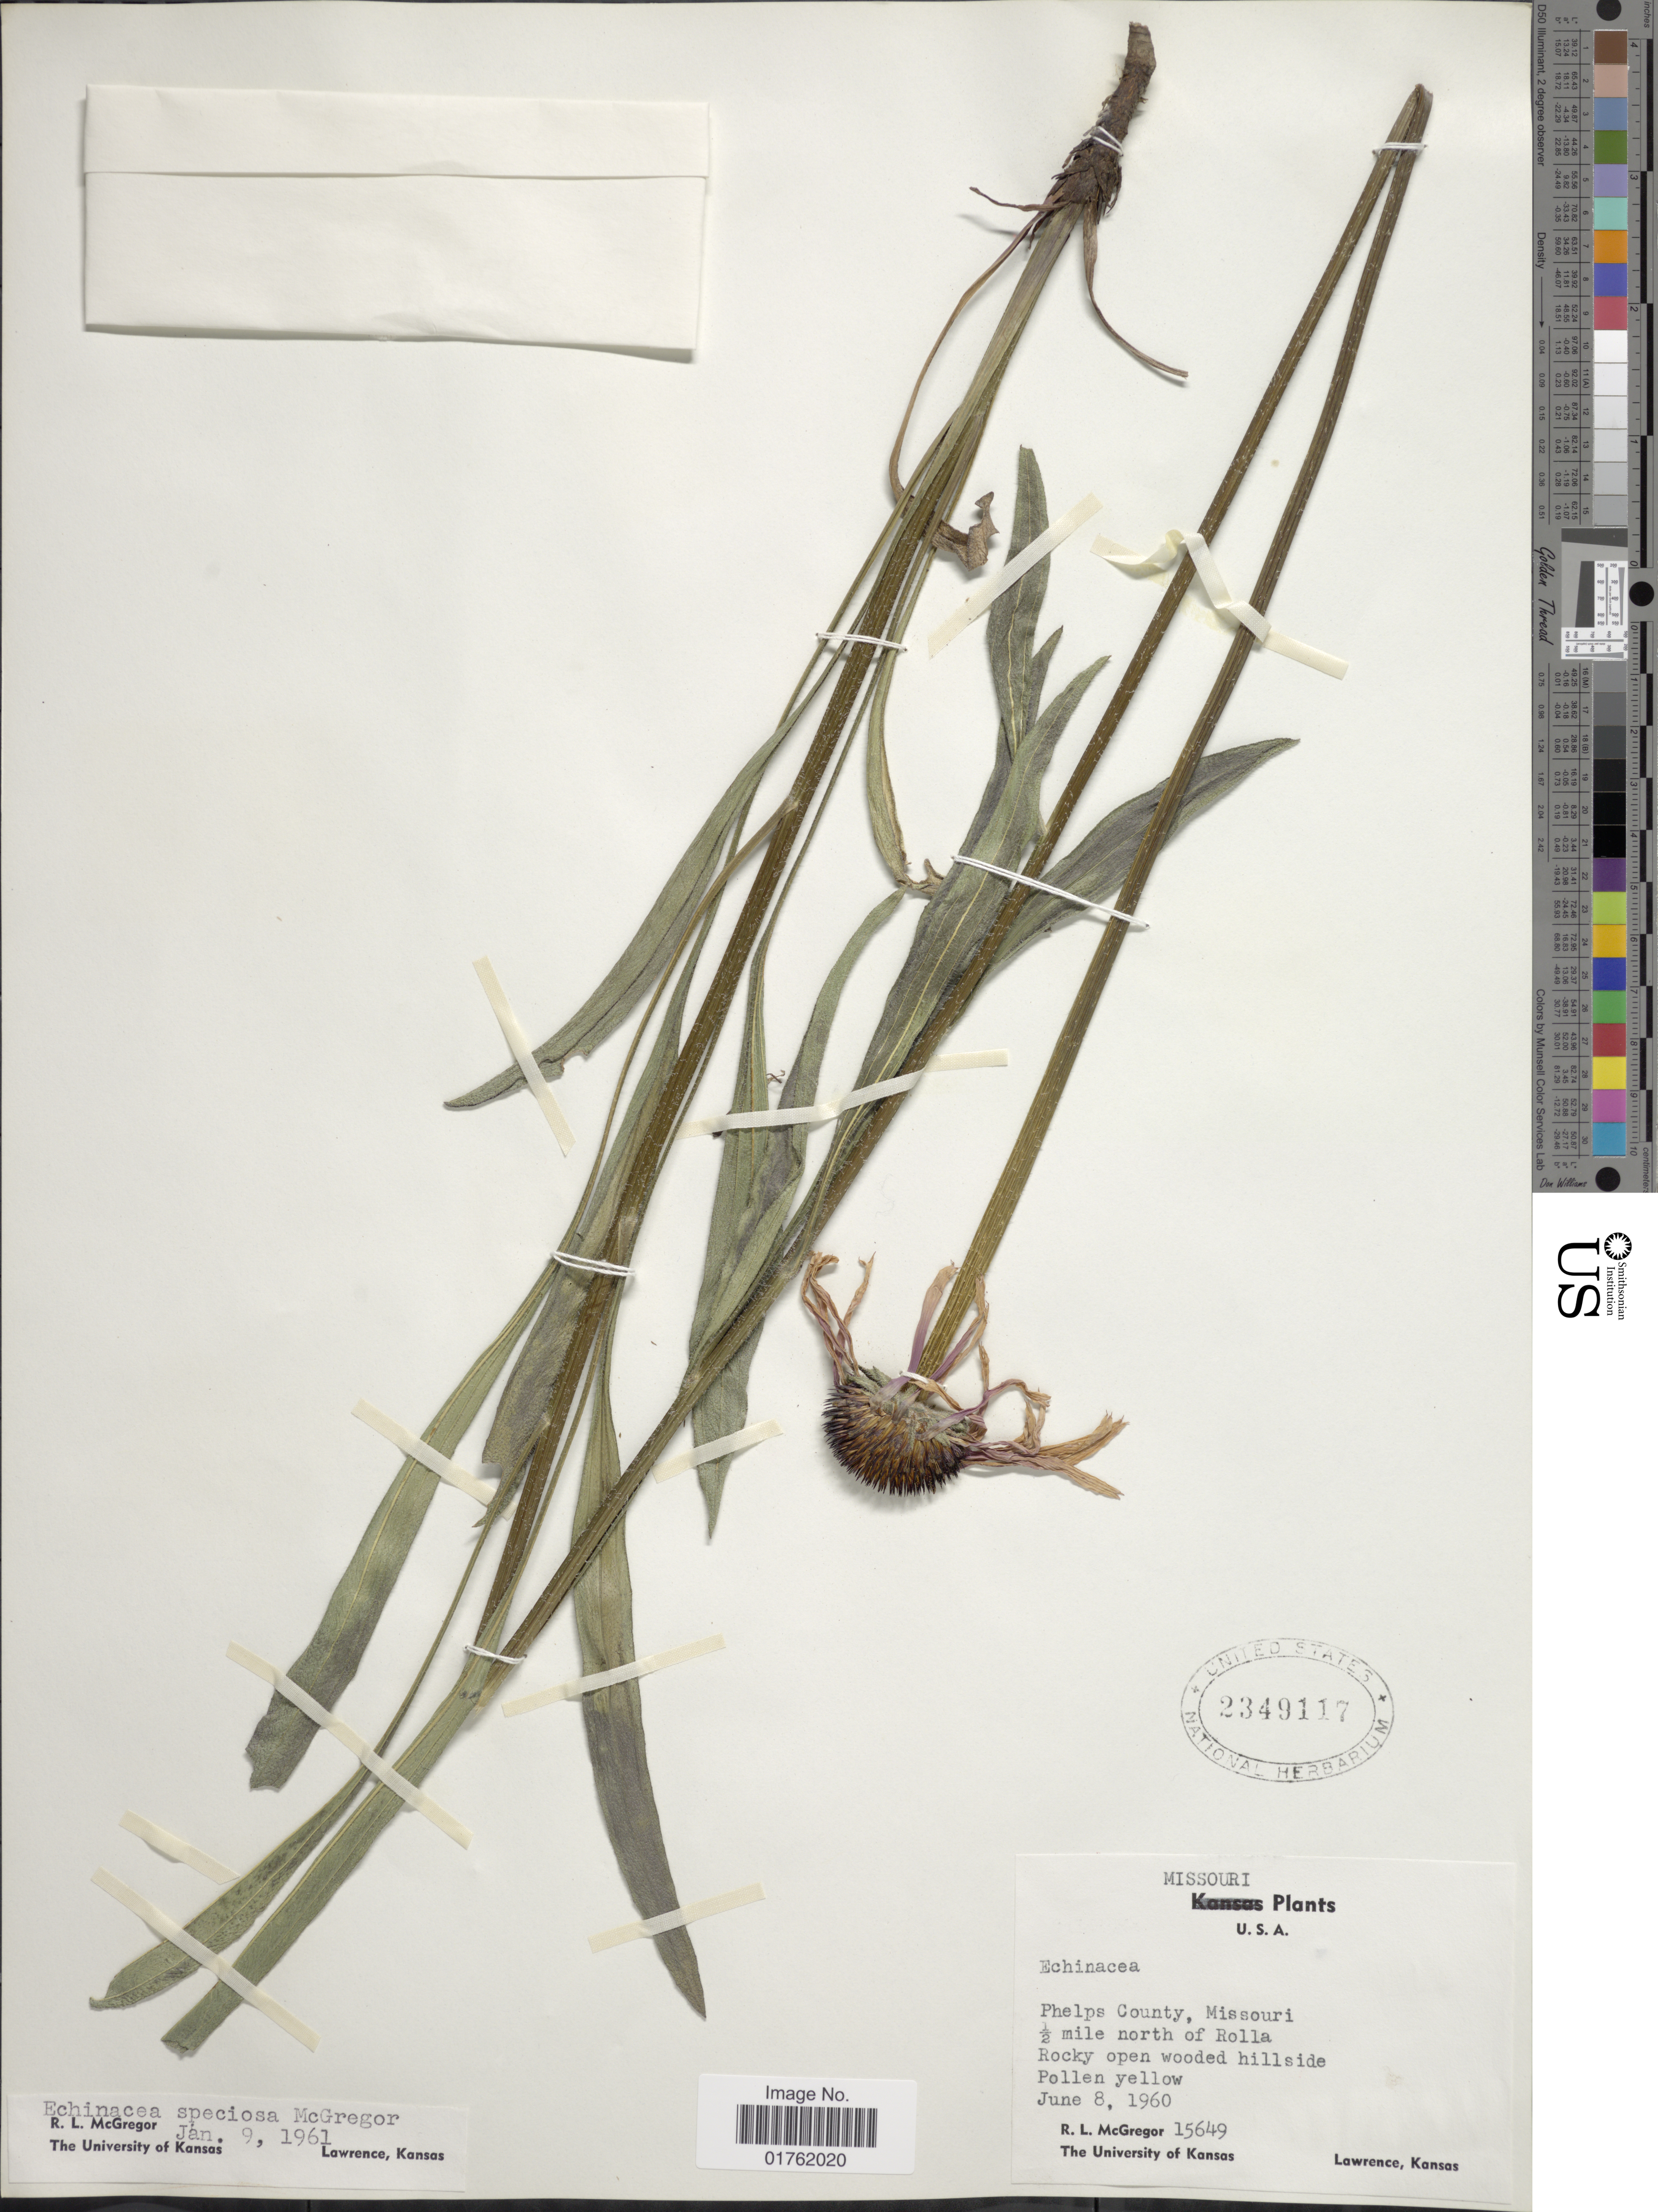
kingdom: Plantae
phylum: Tracheophyta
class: Magnoliopsida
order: Asterales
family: Asteraceae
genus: Echinacea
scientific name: Echinacea simulata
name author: McGregor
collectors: R. McGregor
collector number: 15649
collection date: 1960-06-08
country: United States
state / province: Missouri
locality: Phelps County, Missouri, ½ mile north of Rolla, Rocky open wooded hillside, Pollen yellow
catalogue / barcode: US 2349117